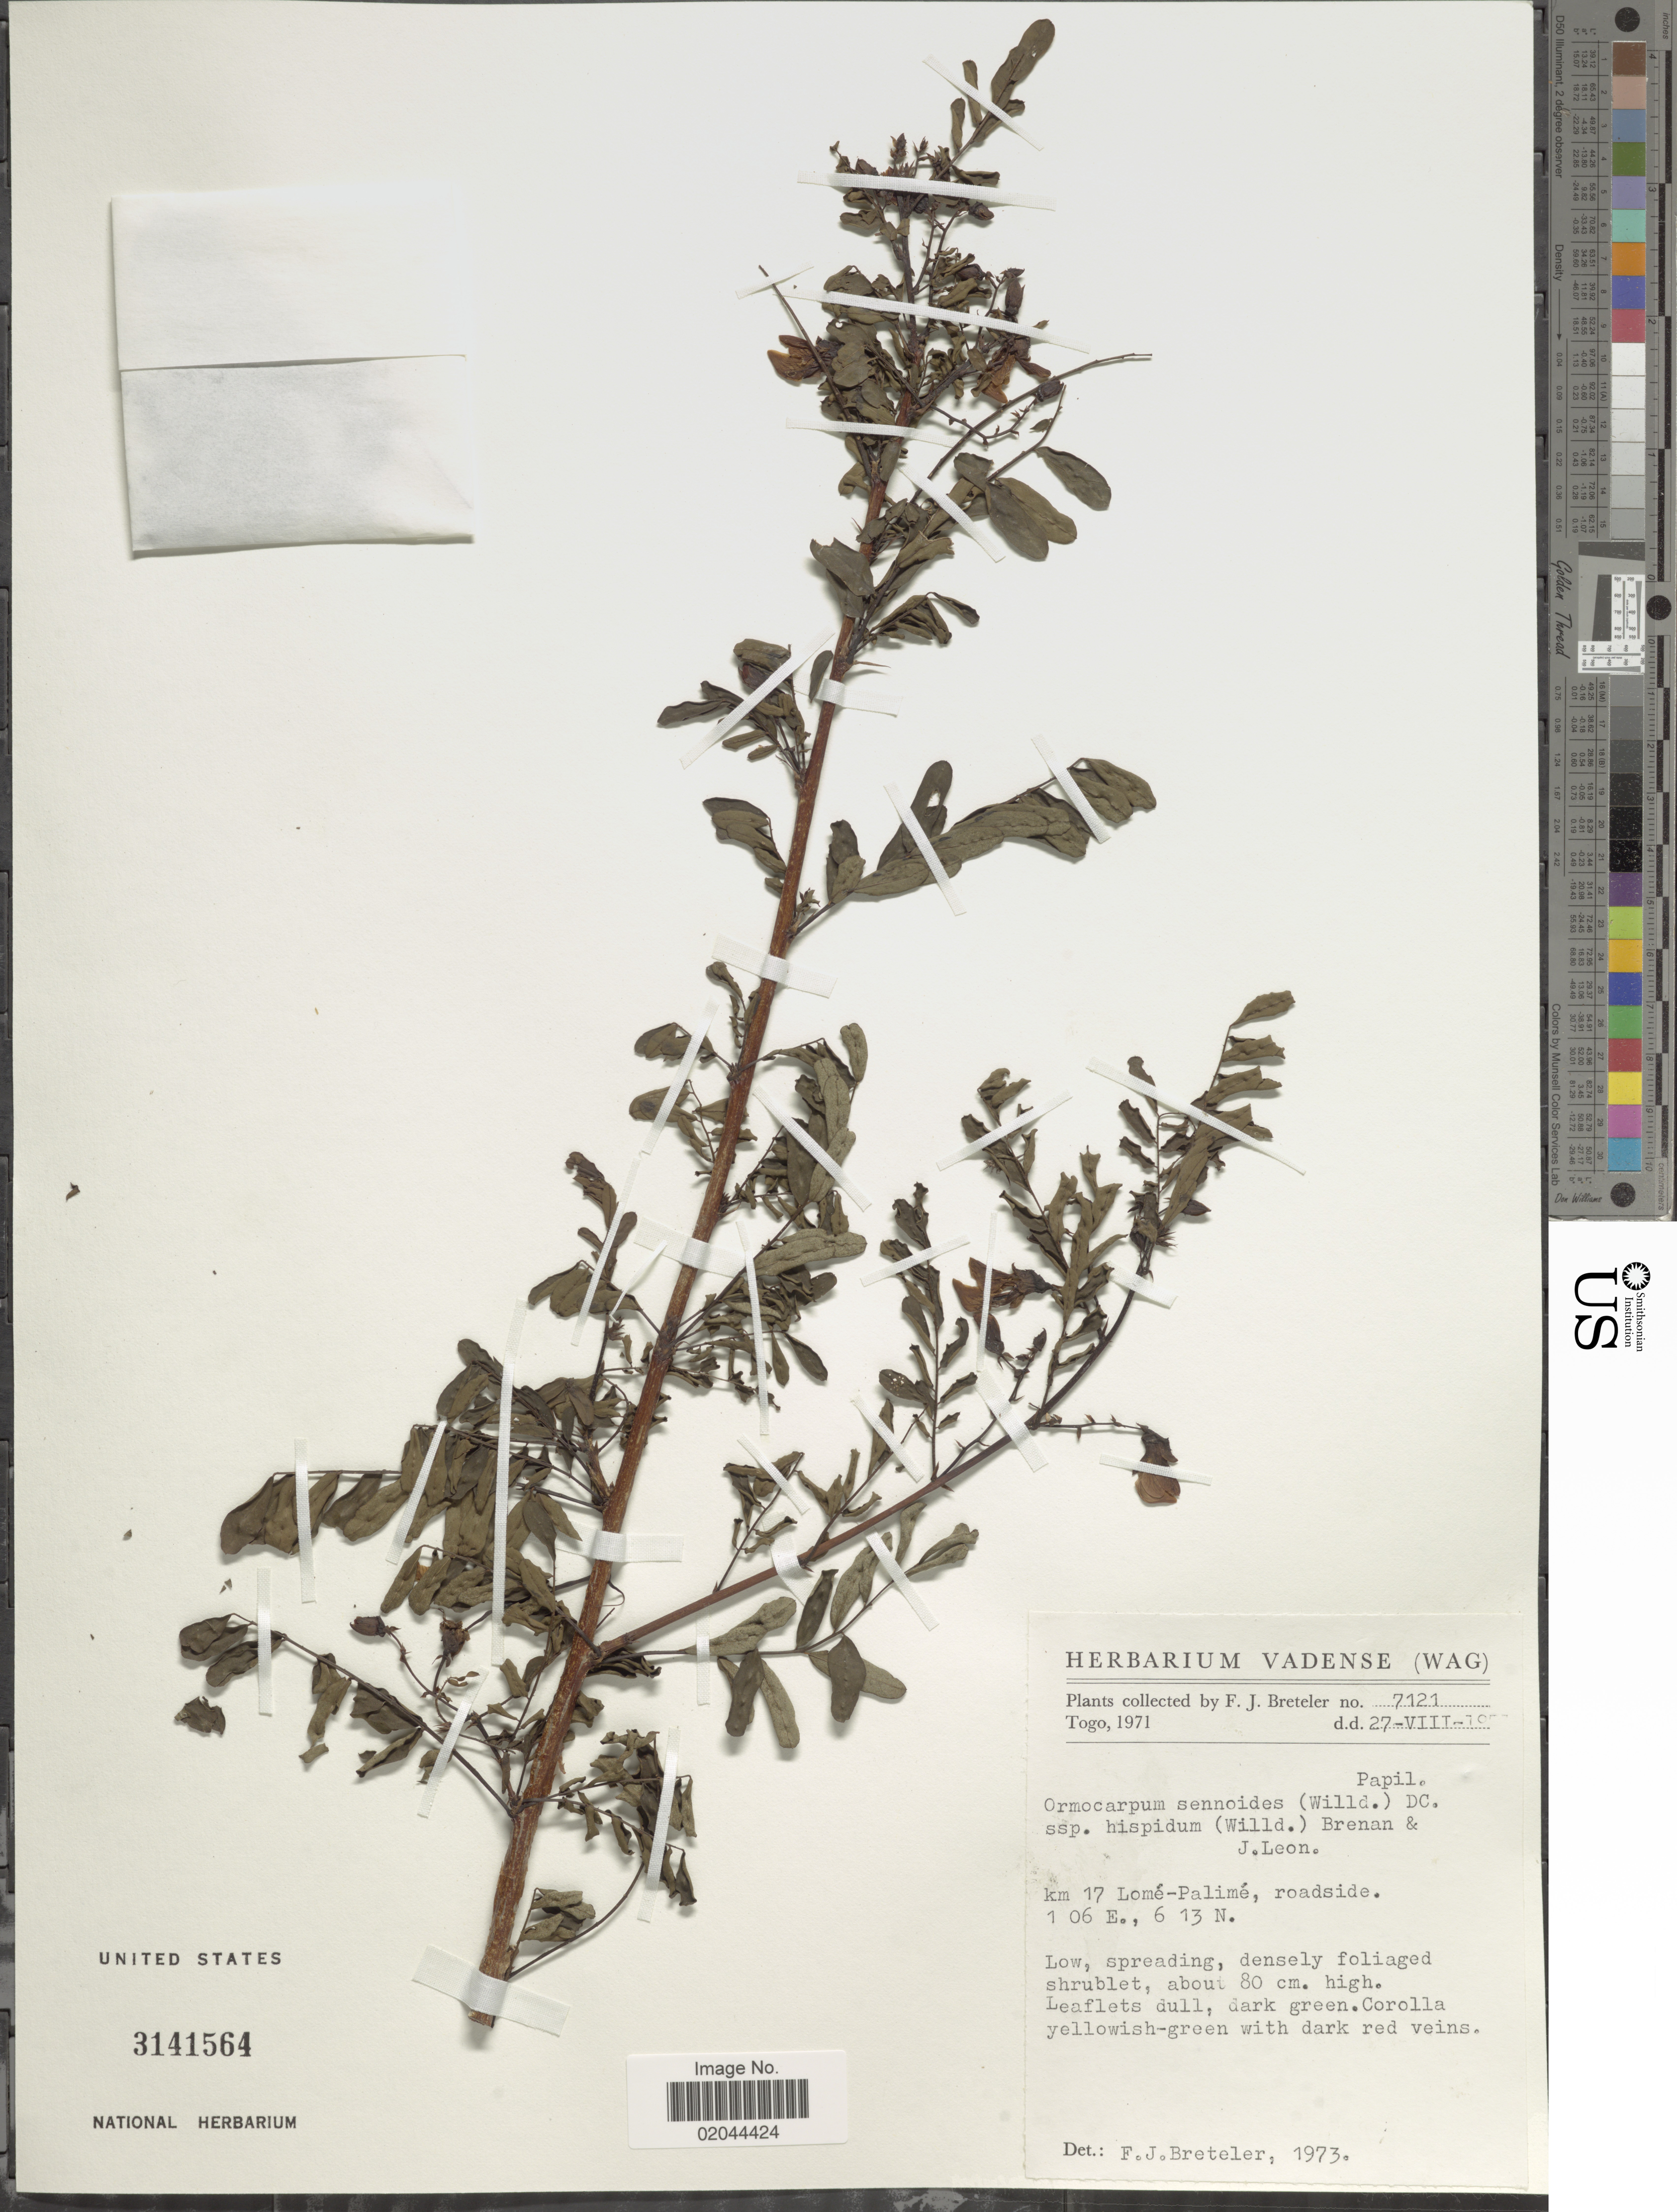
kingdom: Plantae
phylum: Tracheophyta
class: Magnoliopsida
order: Fabales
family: Fabaceae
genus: Ormocarpum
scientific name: Ormocarpum sennoides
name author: (Willd.) DC.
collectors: F. J. Breteler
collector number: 7121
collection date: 1971-08-27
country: Togo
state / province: Maritime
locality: Km 17 Lomé-Palimé, Roadside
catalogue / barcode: US 3141564